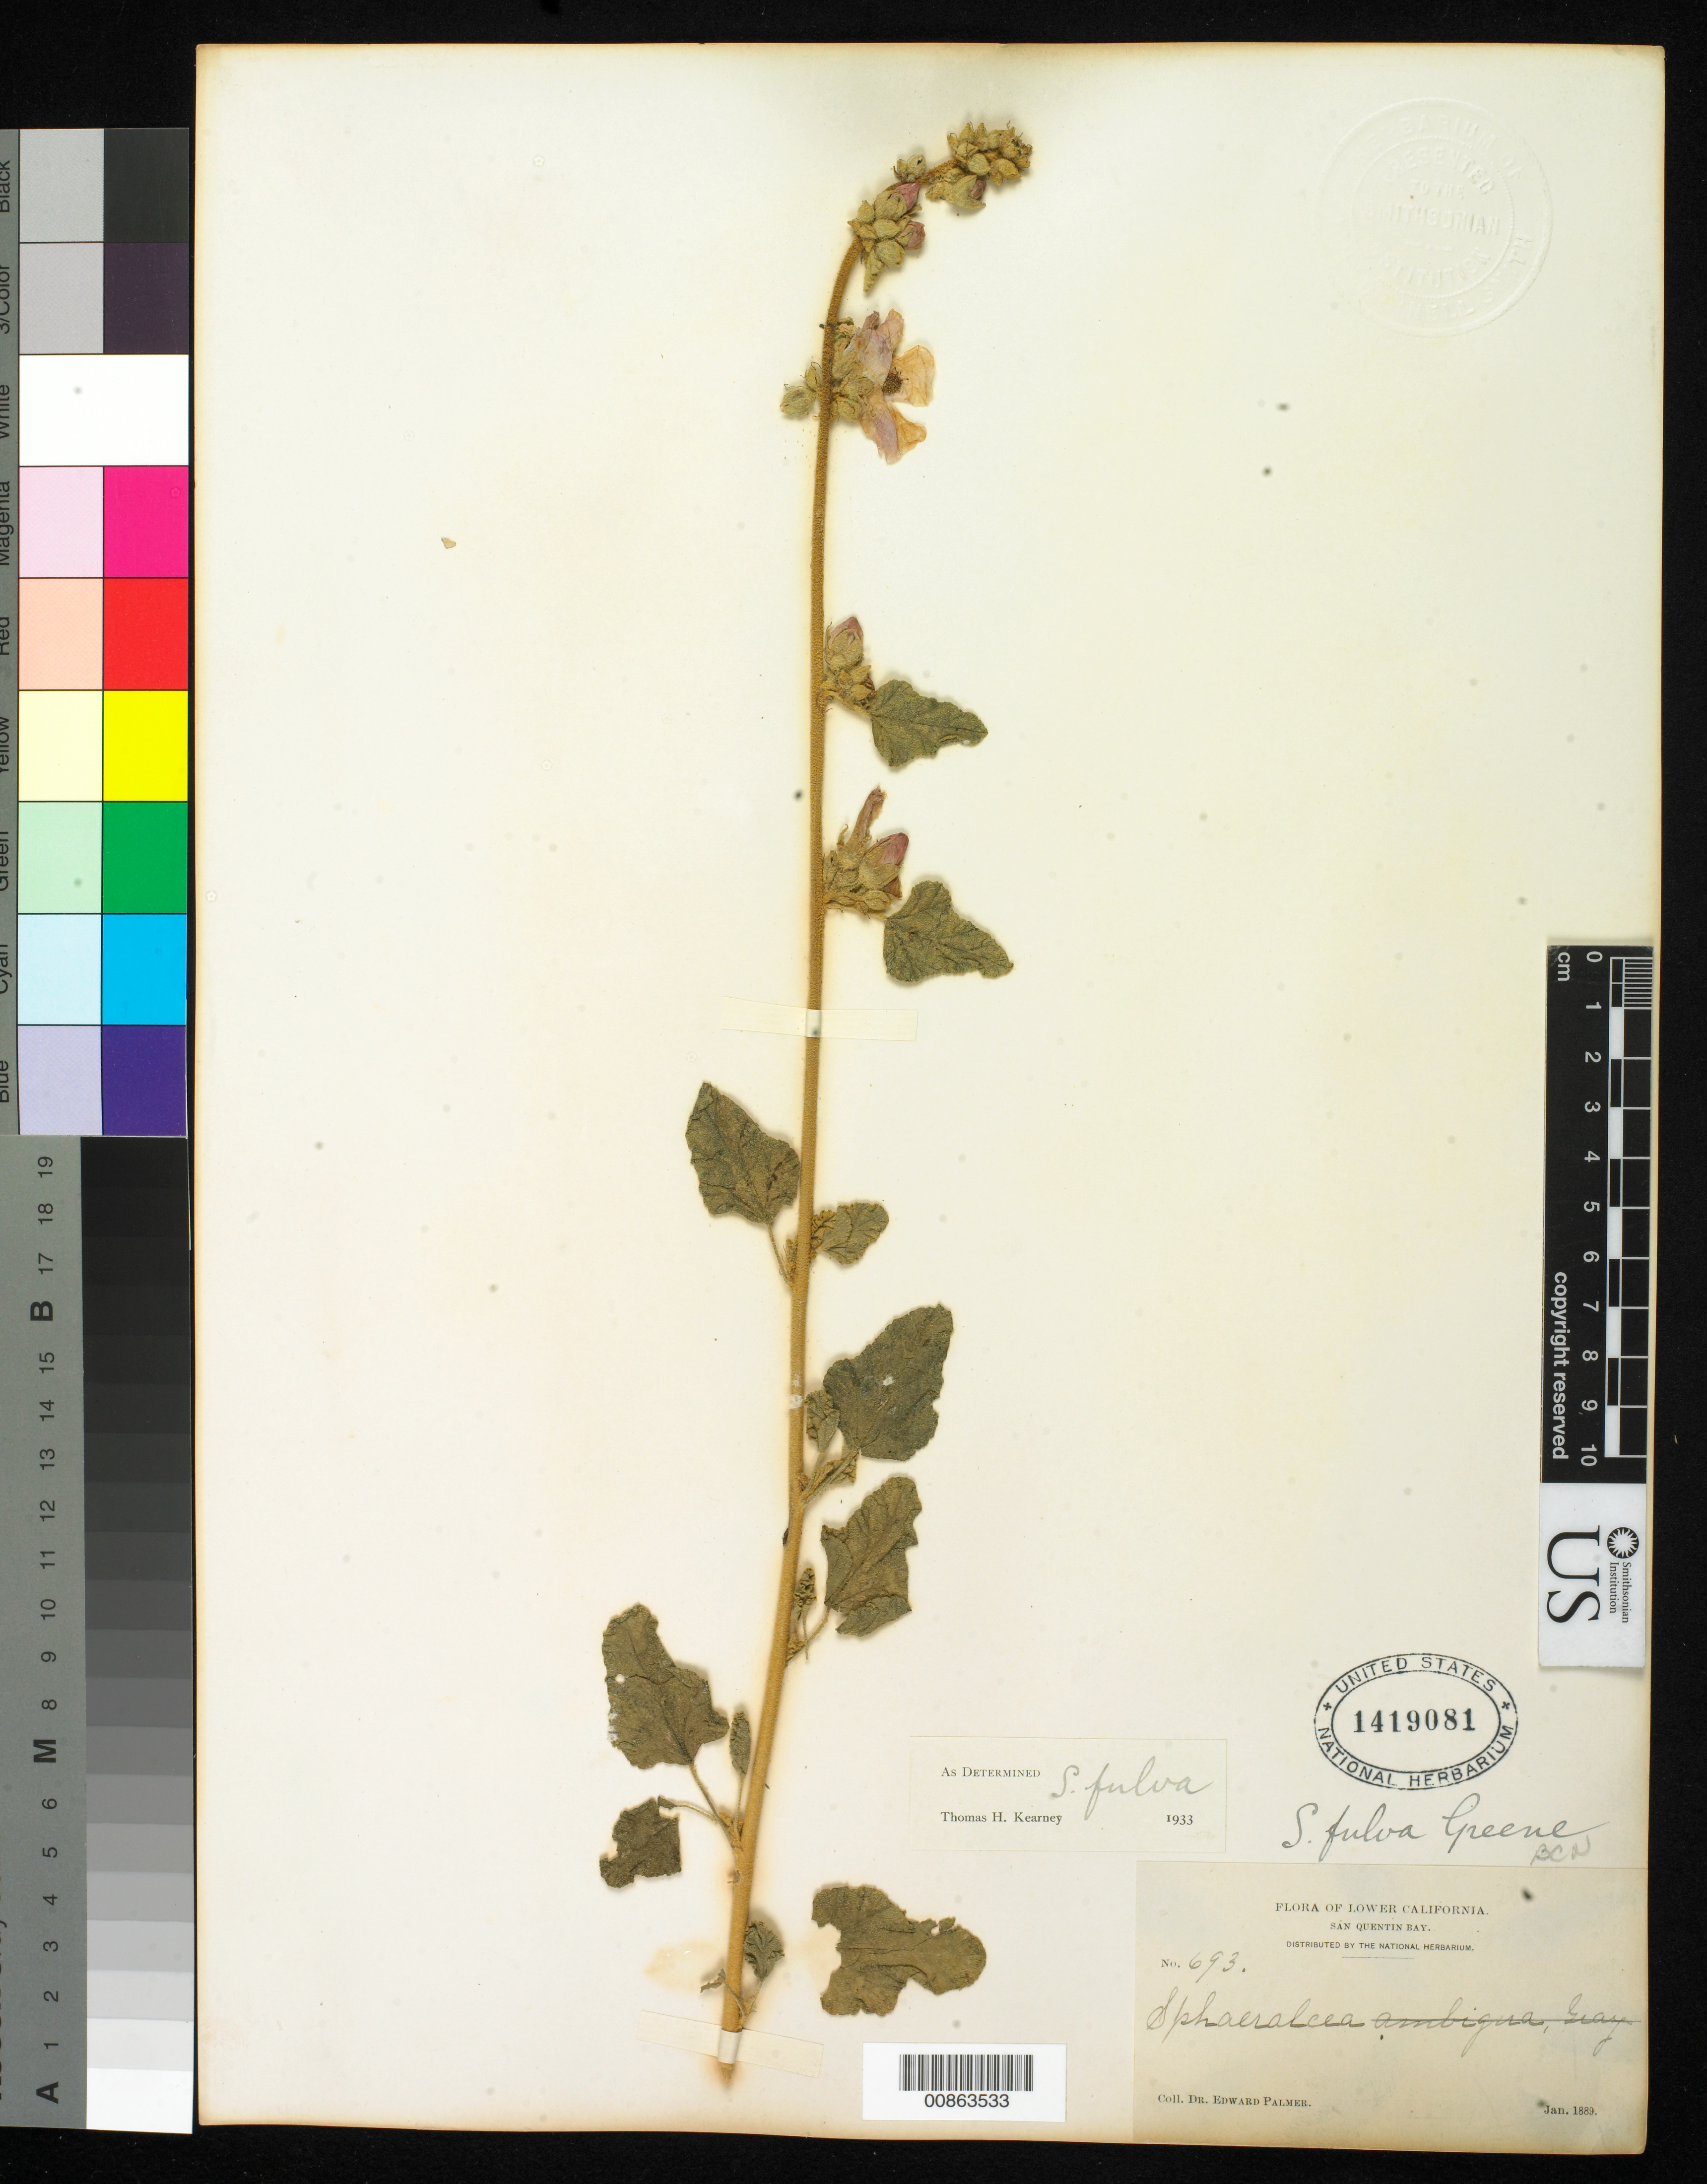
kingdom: Plantae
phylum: Tracheophyta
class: Magnoliopsida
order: Malvales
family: Malvaceae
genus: Sphaeralcea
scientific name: Sphaeralcea fulva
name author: Greene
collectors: E. Palmer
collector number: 693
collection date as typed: Jan 1889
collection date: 1889-01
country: Mexico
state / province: Baja California Norte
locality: San Quentin Bay, Baja California.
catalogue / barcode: US 1419081